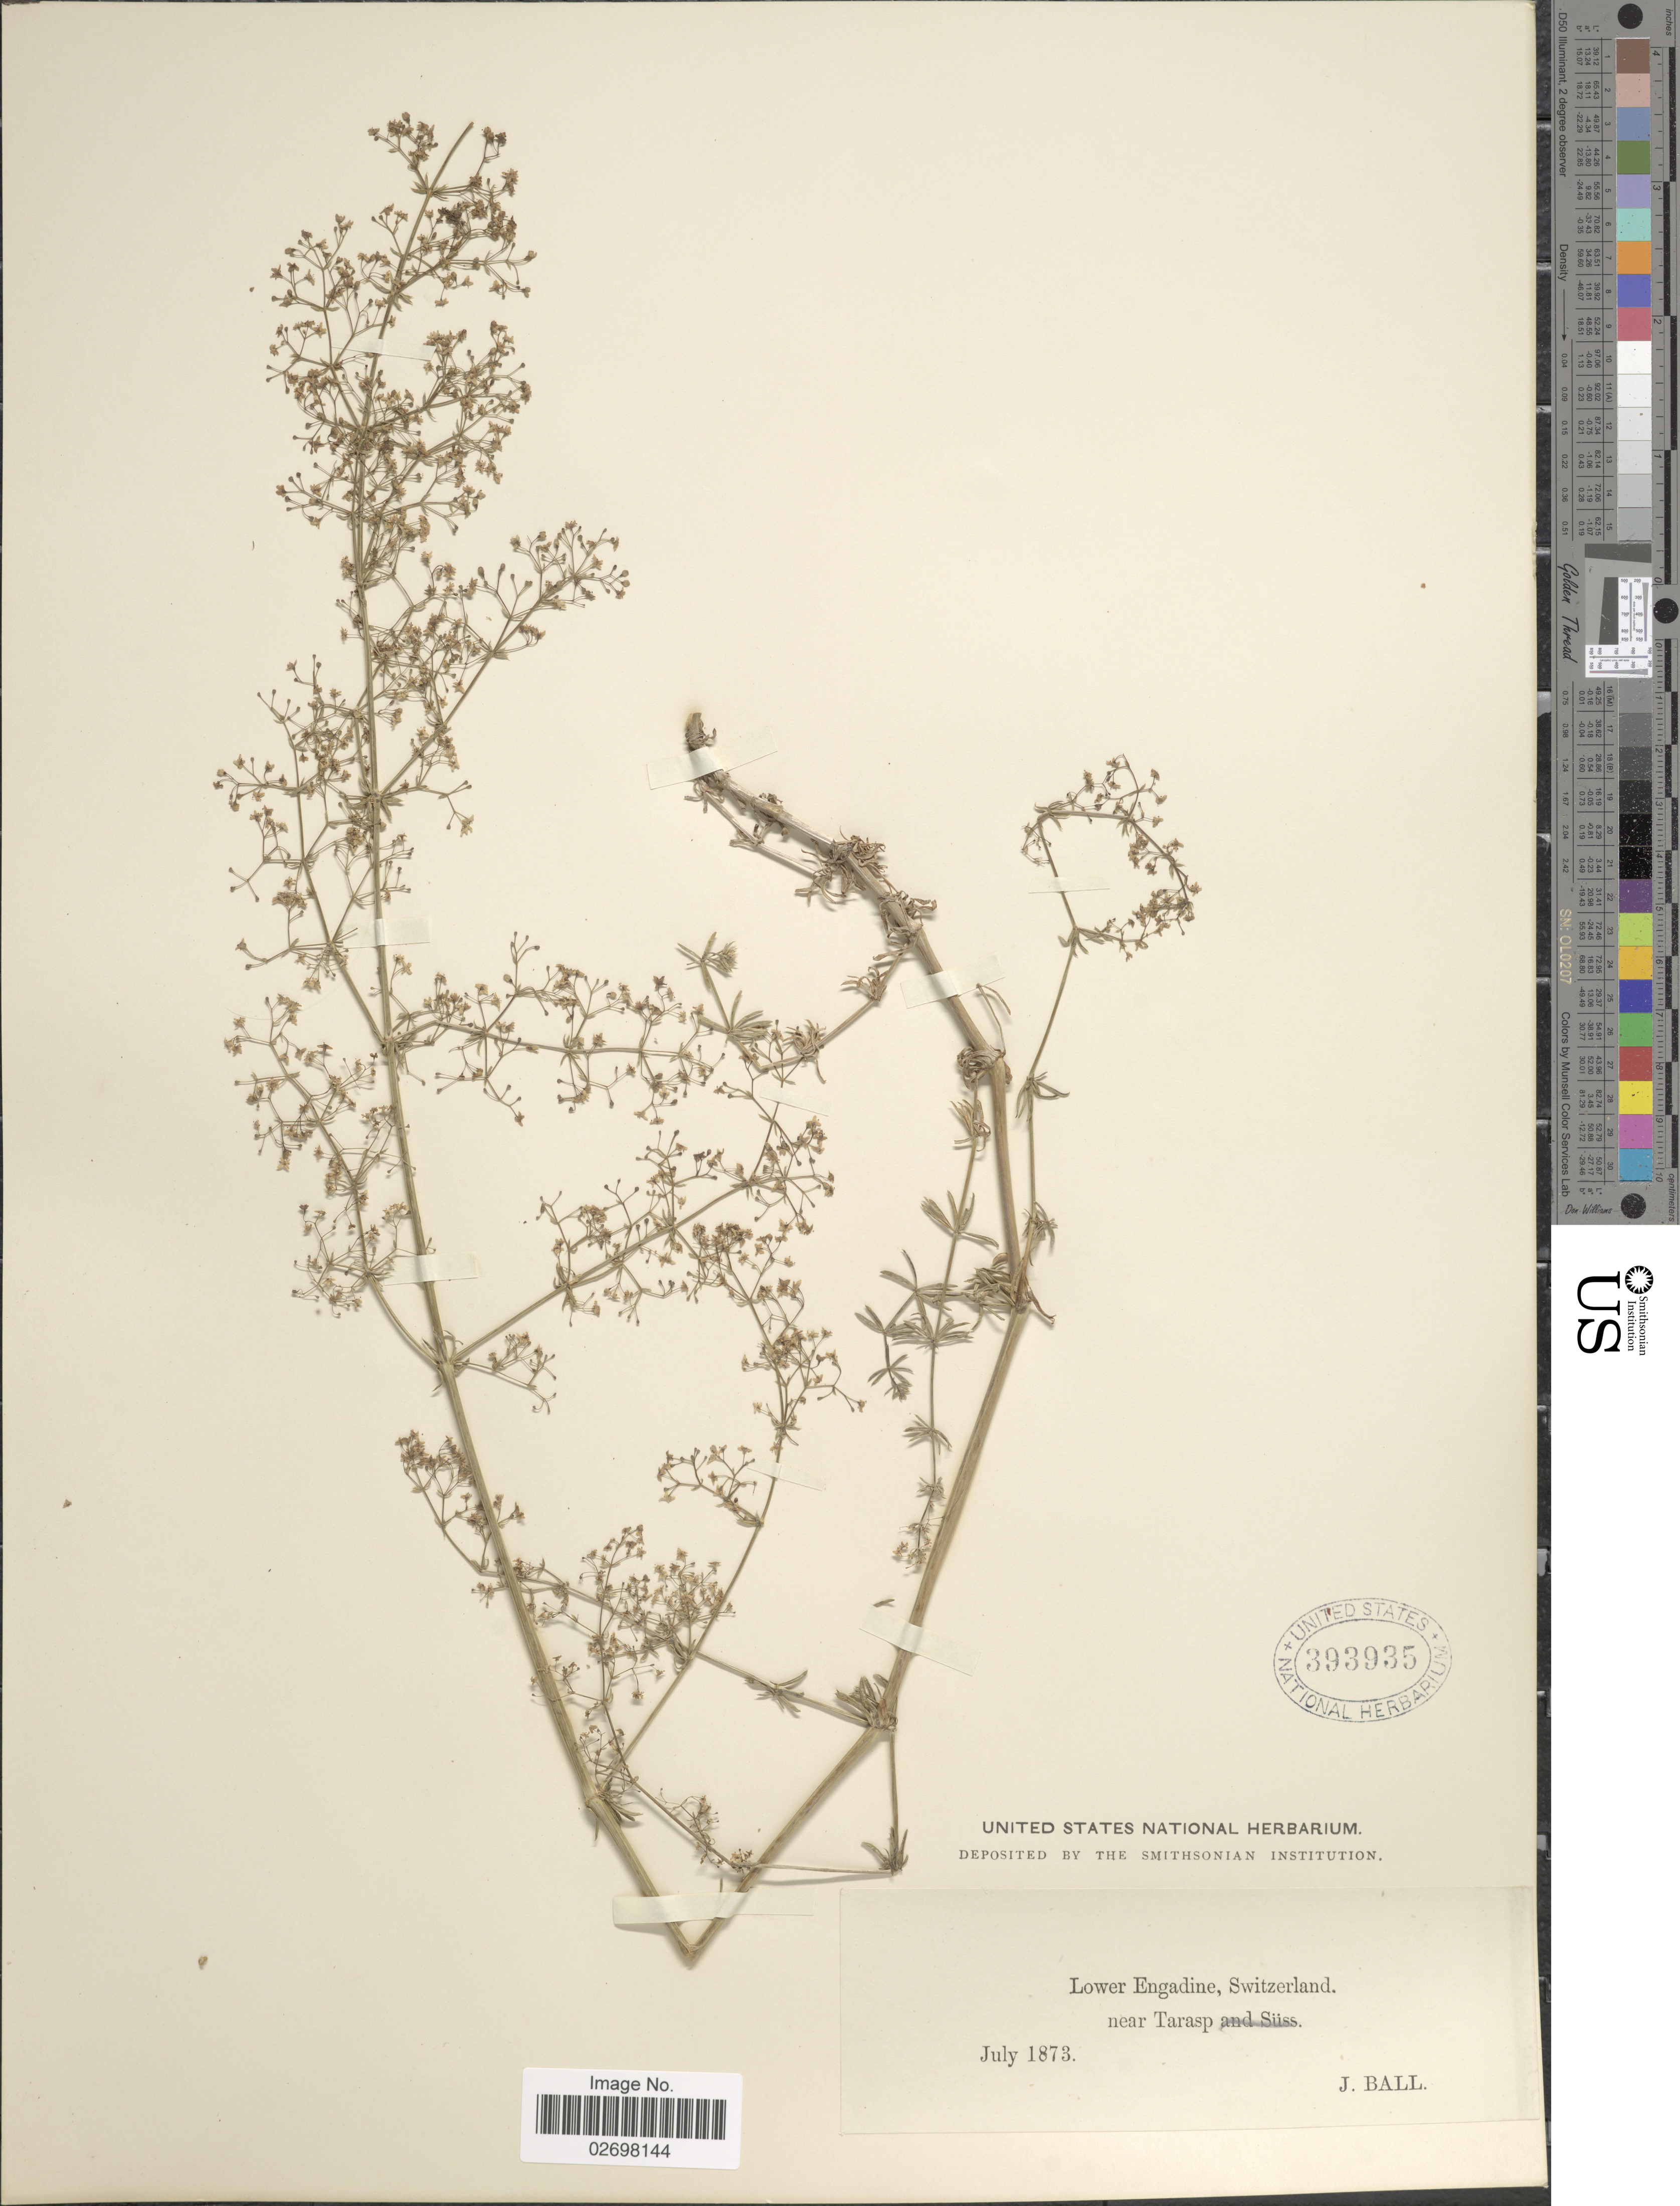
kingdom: Plantae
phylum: Tracheophyta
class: Magnoliopsida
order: Gentianales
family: Rubiaceae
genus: Galium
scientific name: Galium sp.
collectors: J. Ball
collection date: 1873-07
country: Switzerland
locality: Lower Engadine, near Tarasp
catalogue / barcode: US 393935